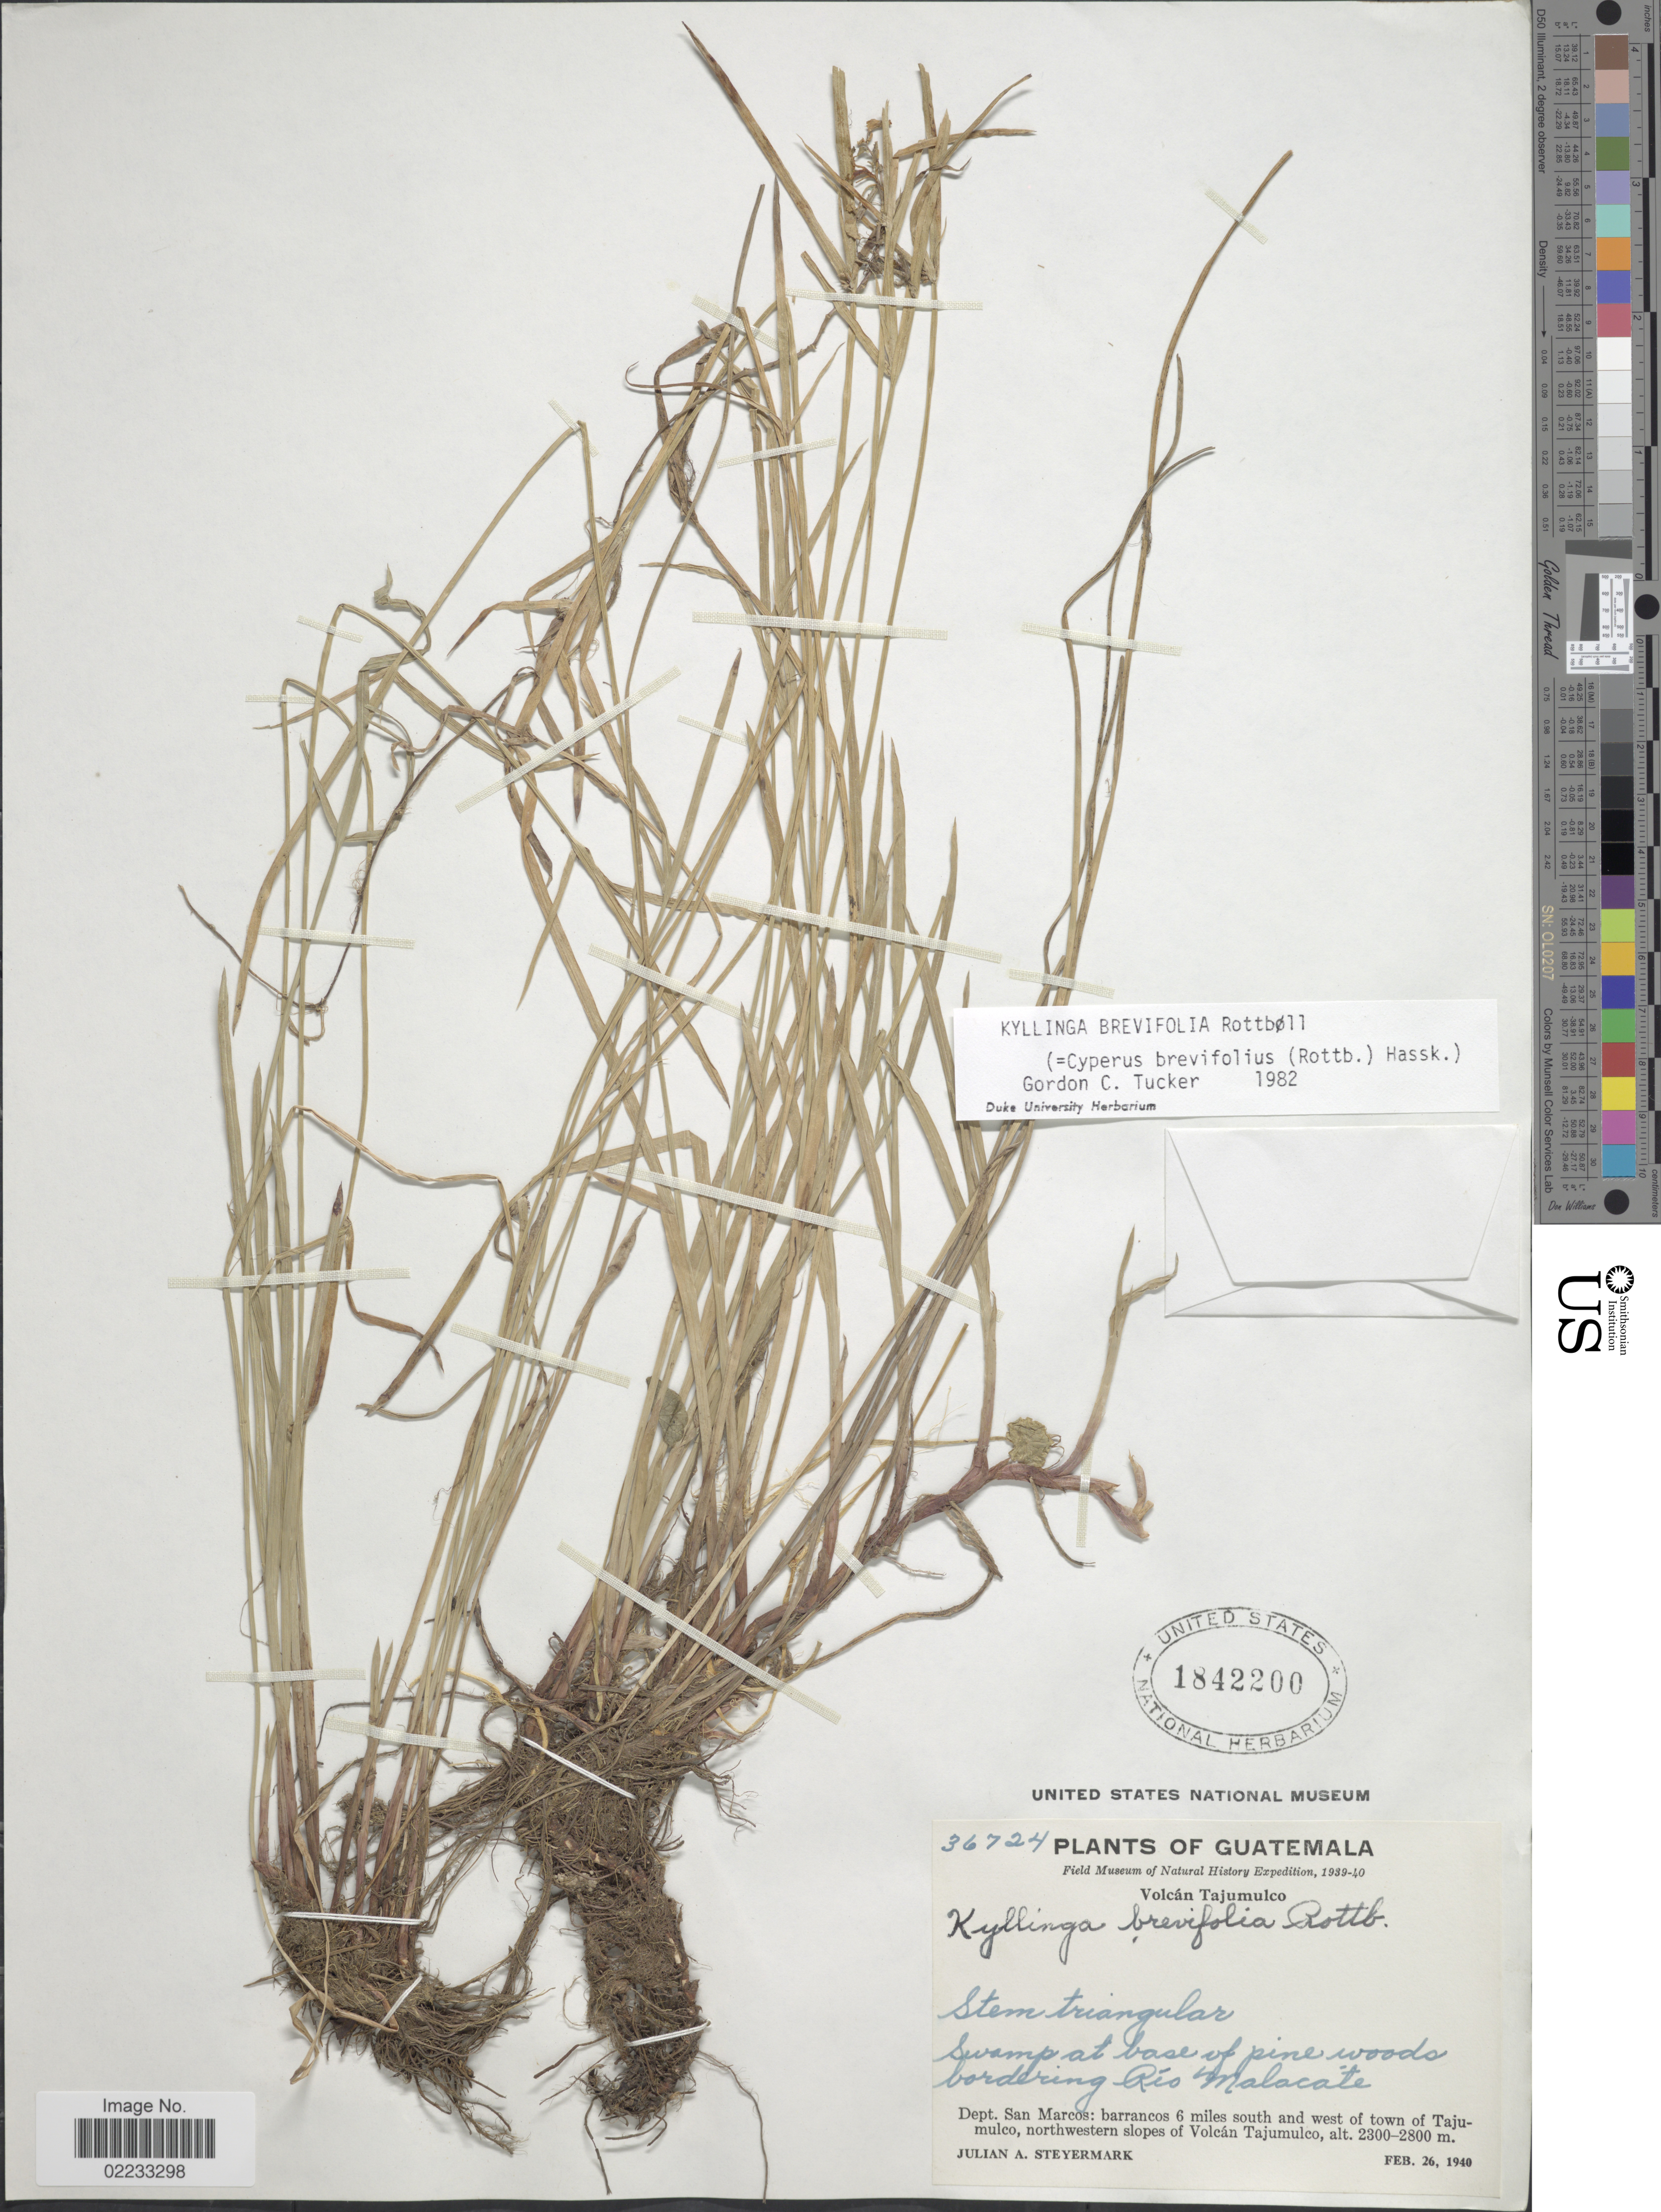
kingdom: Plantae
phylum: Tracheophyta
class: Liliopsida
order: Poales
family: Cyperaceae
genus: Cyperus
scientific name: Cyperus brevifolius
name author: (Rottb.) Hassk.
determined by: Strong, M. T., (US), Smithsonian Institution - National Museum of Natural History (UNITED STATES)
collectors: J. Steyermark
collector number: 36724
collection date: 1940-02-26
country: Guatemala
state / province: San Marcos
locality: bordering Rio Malacate, barrancos 6 miles south and west of town of Tajumulco, northwestern slopes of Volcan Tajumulco.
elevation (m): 2300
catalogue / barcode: US 1842200